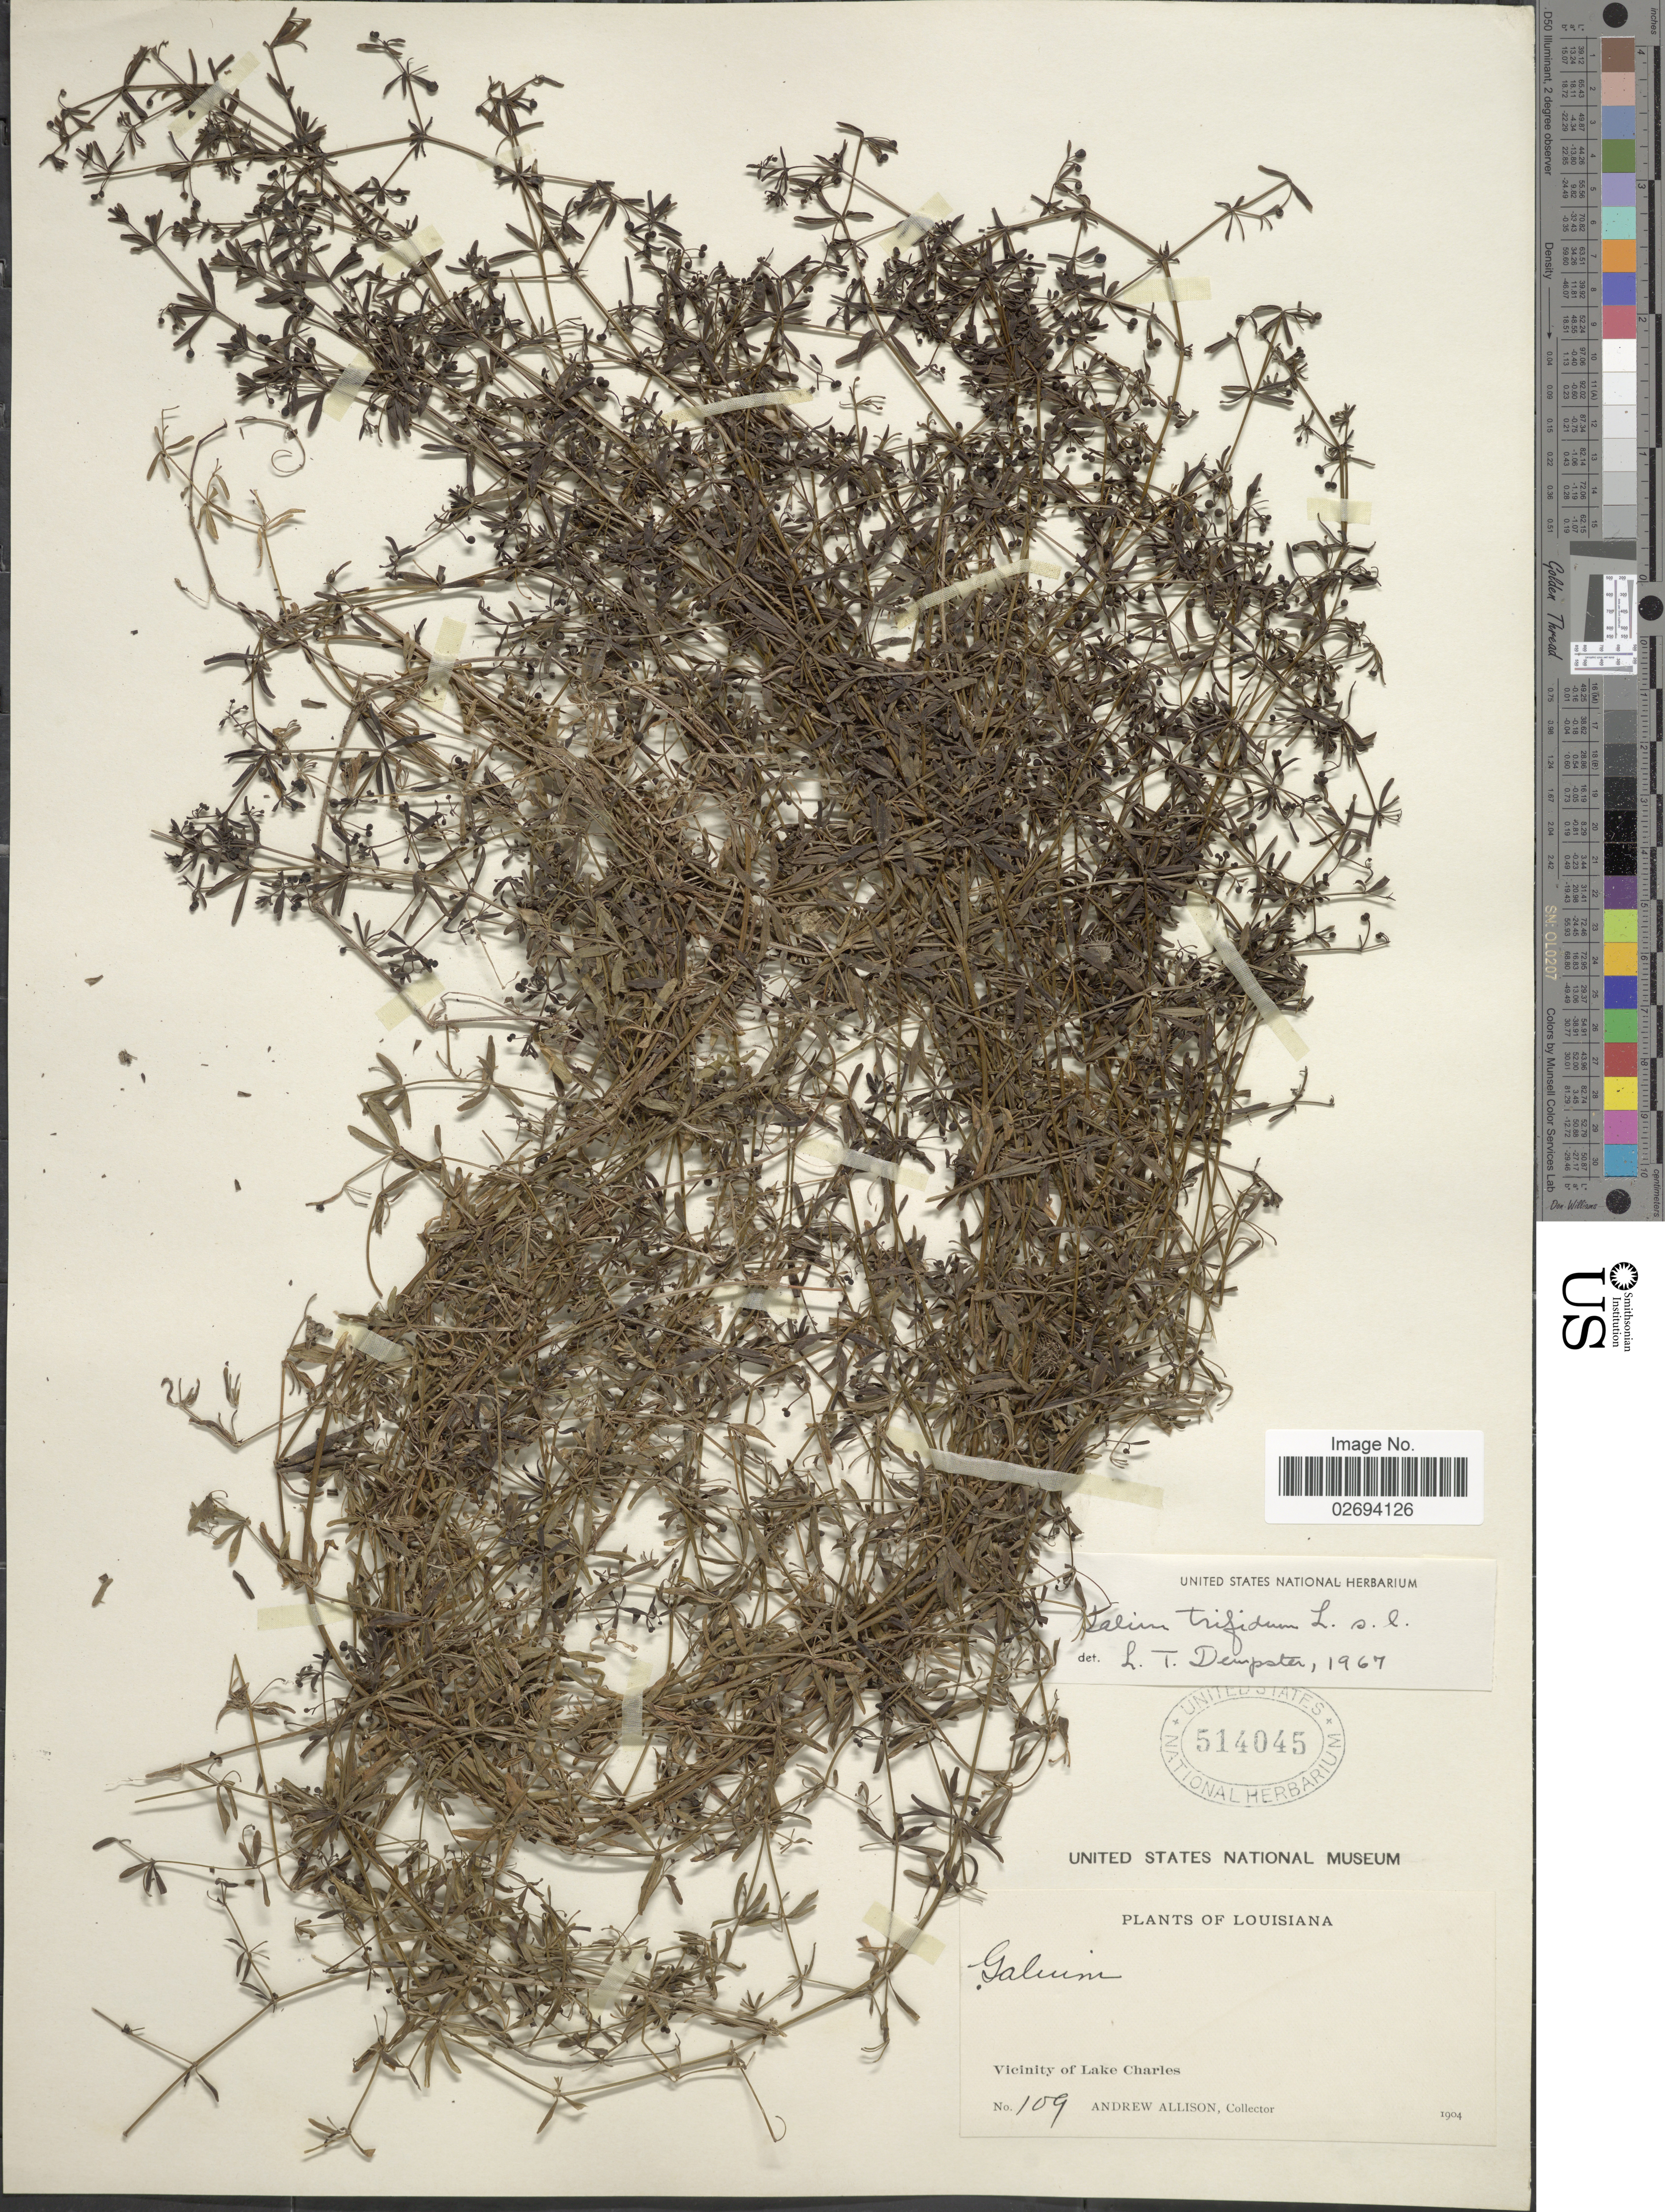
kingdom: Plantae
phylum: Tracheophyta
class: Magnoliopsida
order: Gentianales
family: Rubiaceae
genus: Galium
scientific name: Galium trifidum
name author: L.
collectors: A. Allison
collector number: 109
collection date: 1904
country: United States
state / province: Louisiana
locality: Vicinity of Lake Charles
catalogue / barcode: US 514045